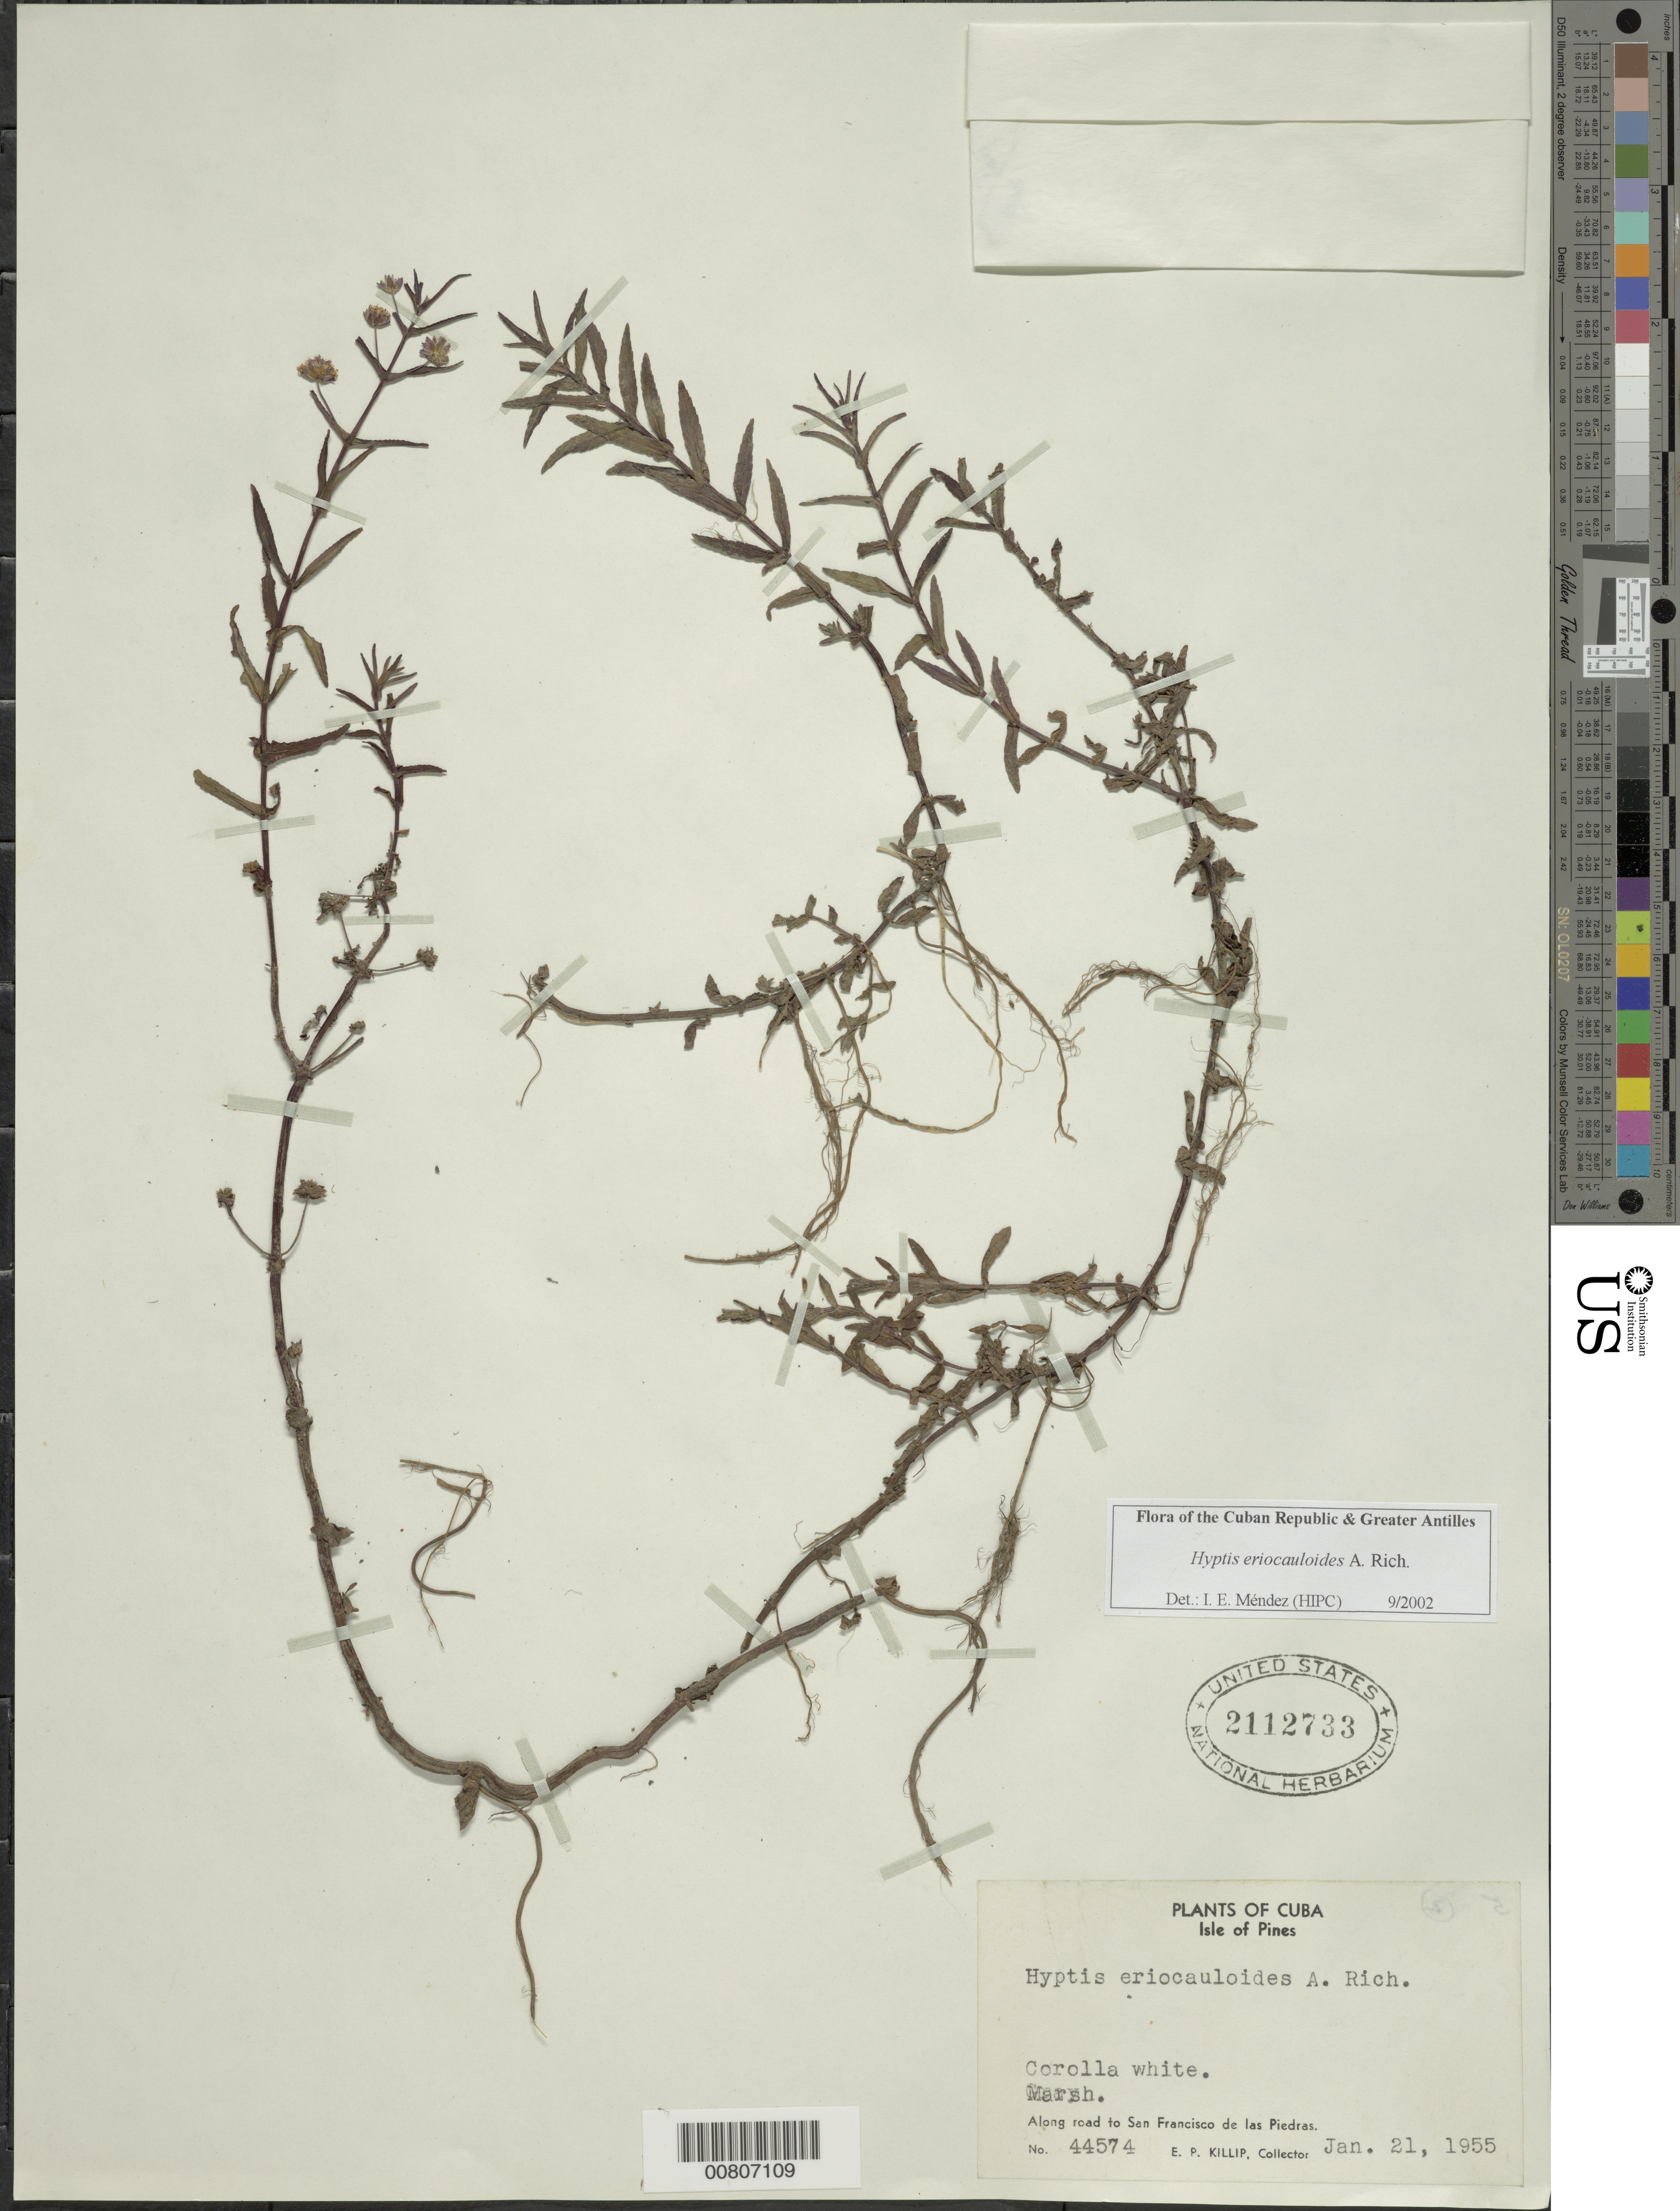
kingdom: Plantae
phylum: Tracheophyta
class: Magnoliopsida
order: Lamiales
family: Lamiaceae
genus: Hyptis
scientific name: Hyptis eriocauloides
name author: A. Rich.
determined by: Méndez, Isidro E., (HIPC)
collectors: E. P. Killip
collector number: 44574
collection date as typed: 21 Jan 1955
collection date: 1955-01-21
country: Cuba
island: Cuba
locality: San Francisco de las Piedras road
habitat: Marsh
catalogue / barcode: US 2112733